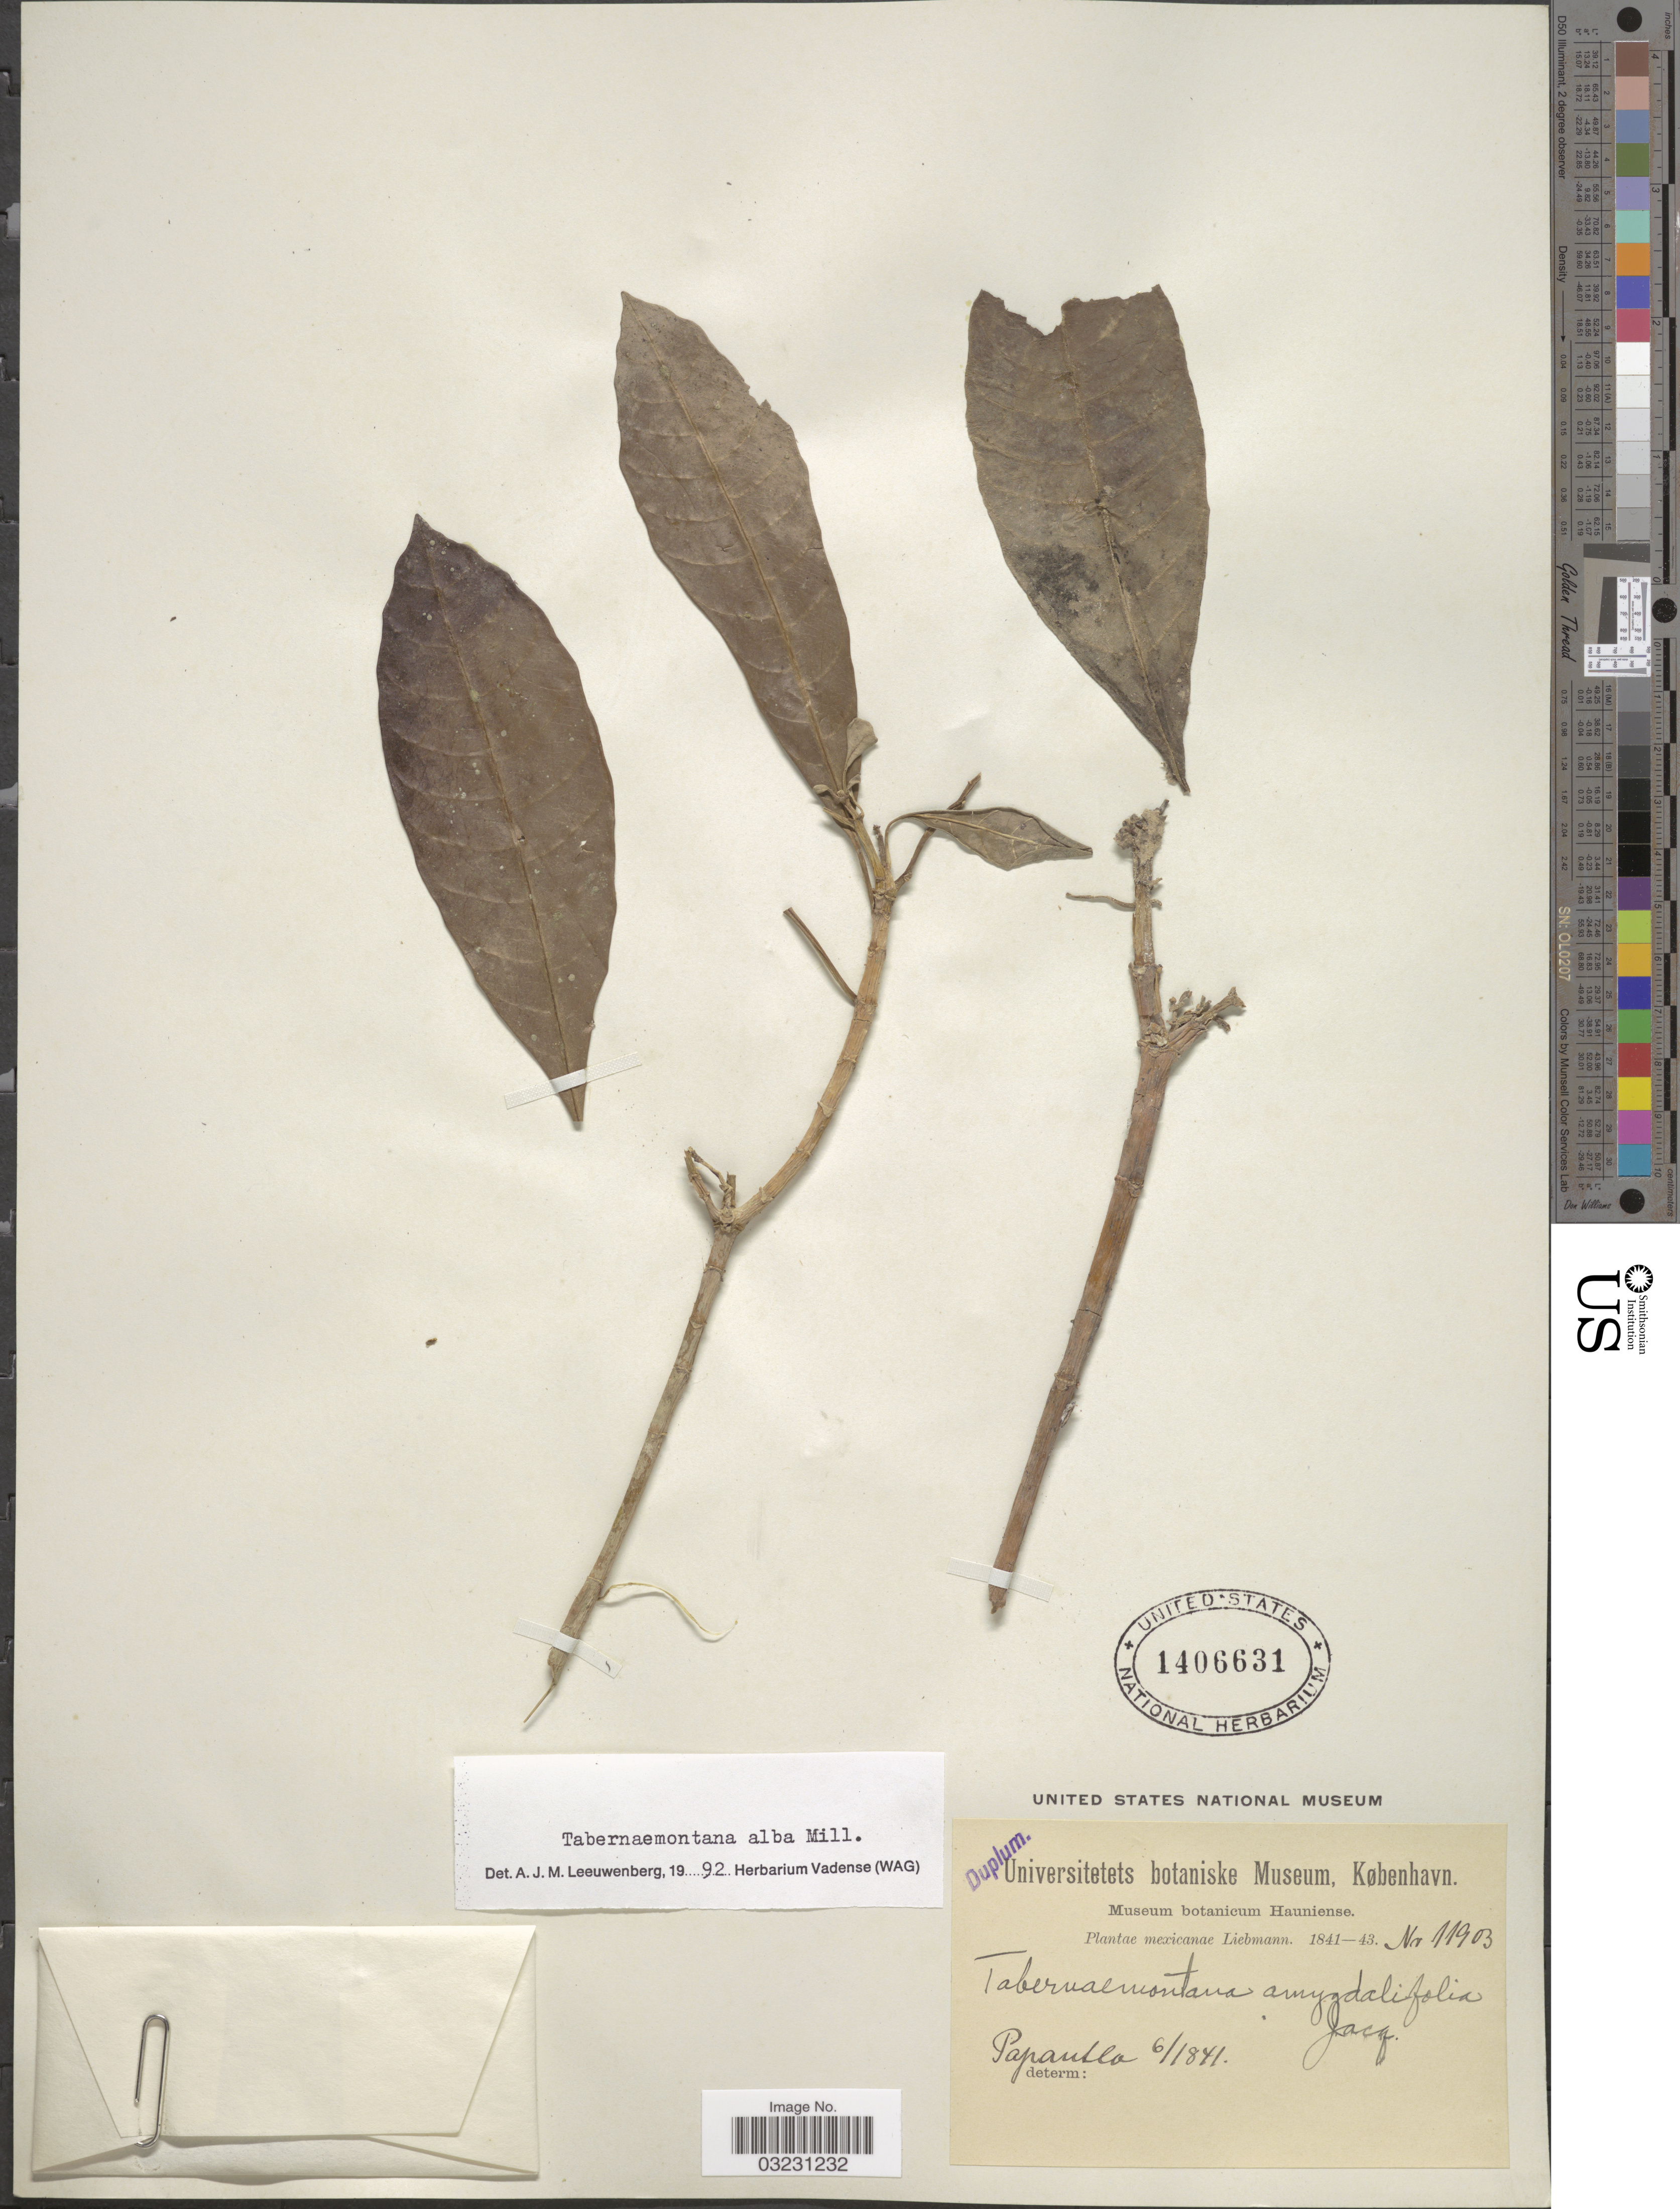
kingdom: Plantae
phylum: Tracheophyta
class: Magnoliopsida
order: Gentianales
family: Apocynaceae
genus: Tabernaemontana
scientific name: Tabernaemontana alba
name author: Mill.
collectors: Liebmann, --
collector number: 11903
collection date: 1841-06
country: Mexico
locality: Papantla.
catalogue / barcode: US 1406631